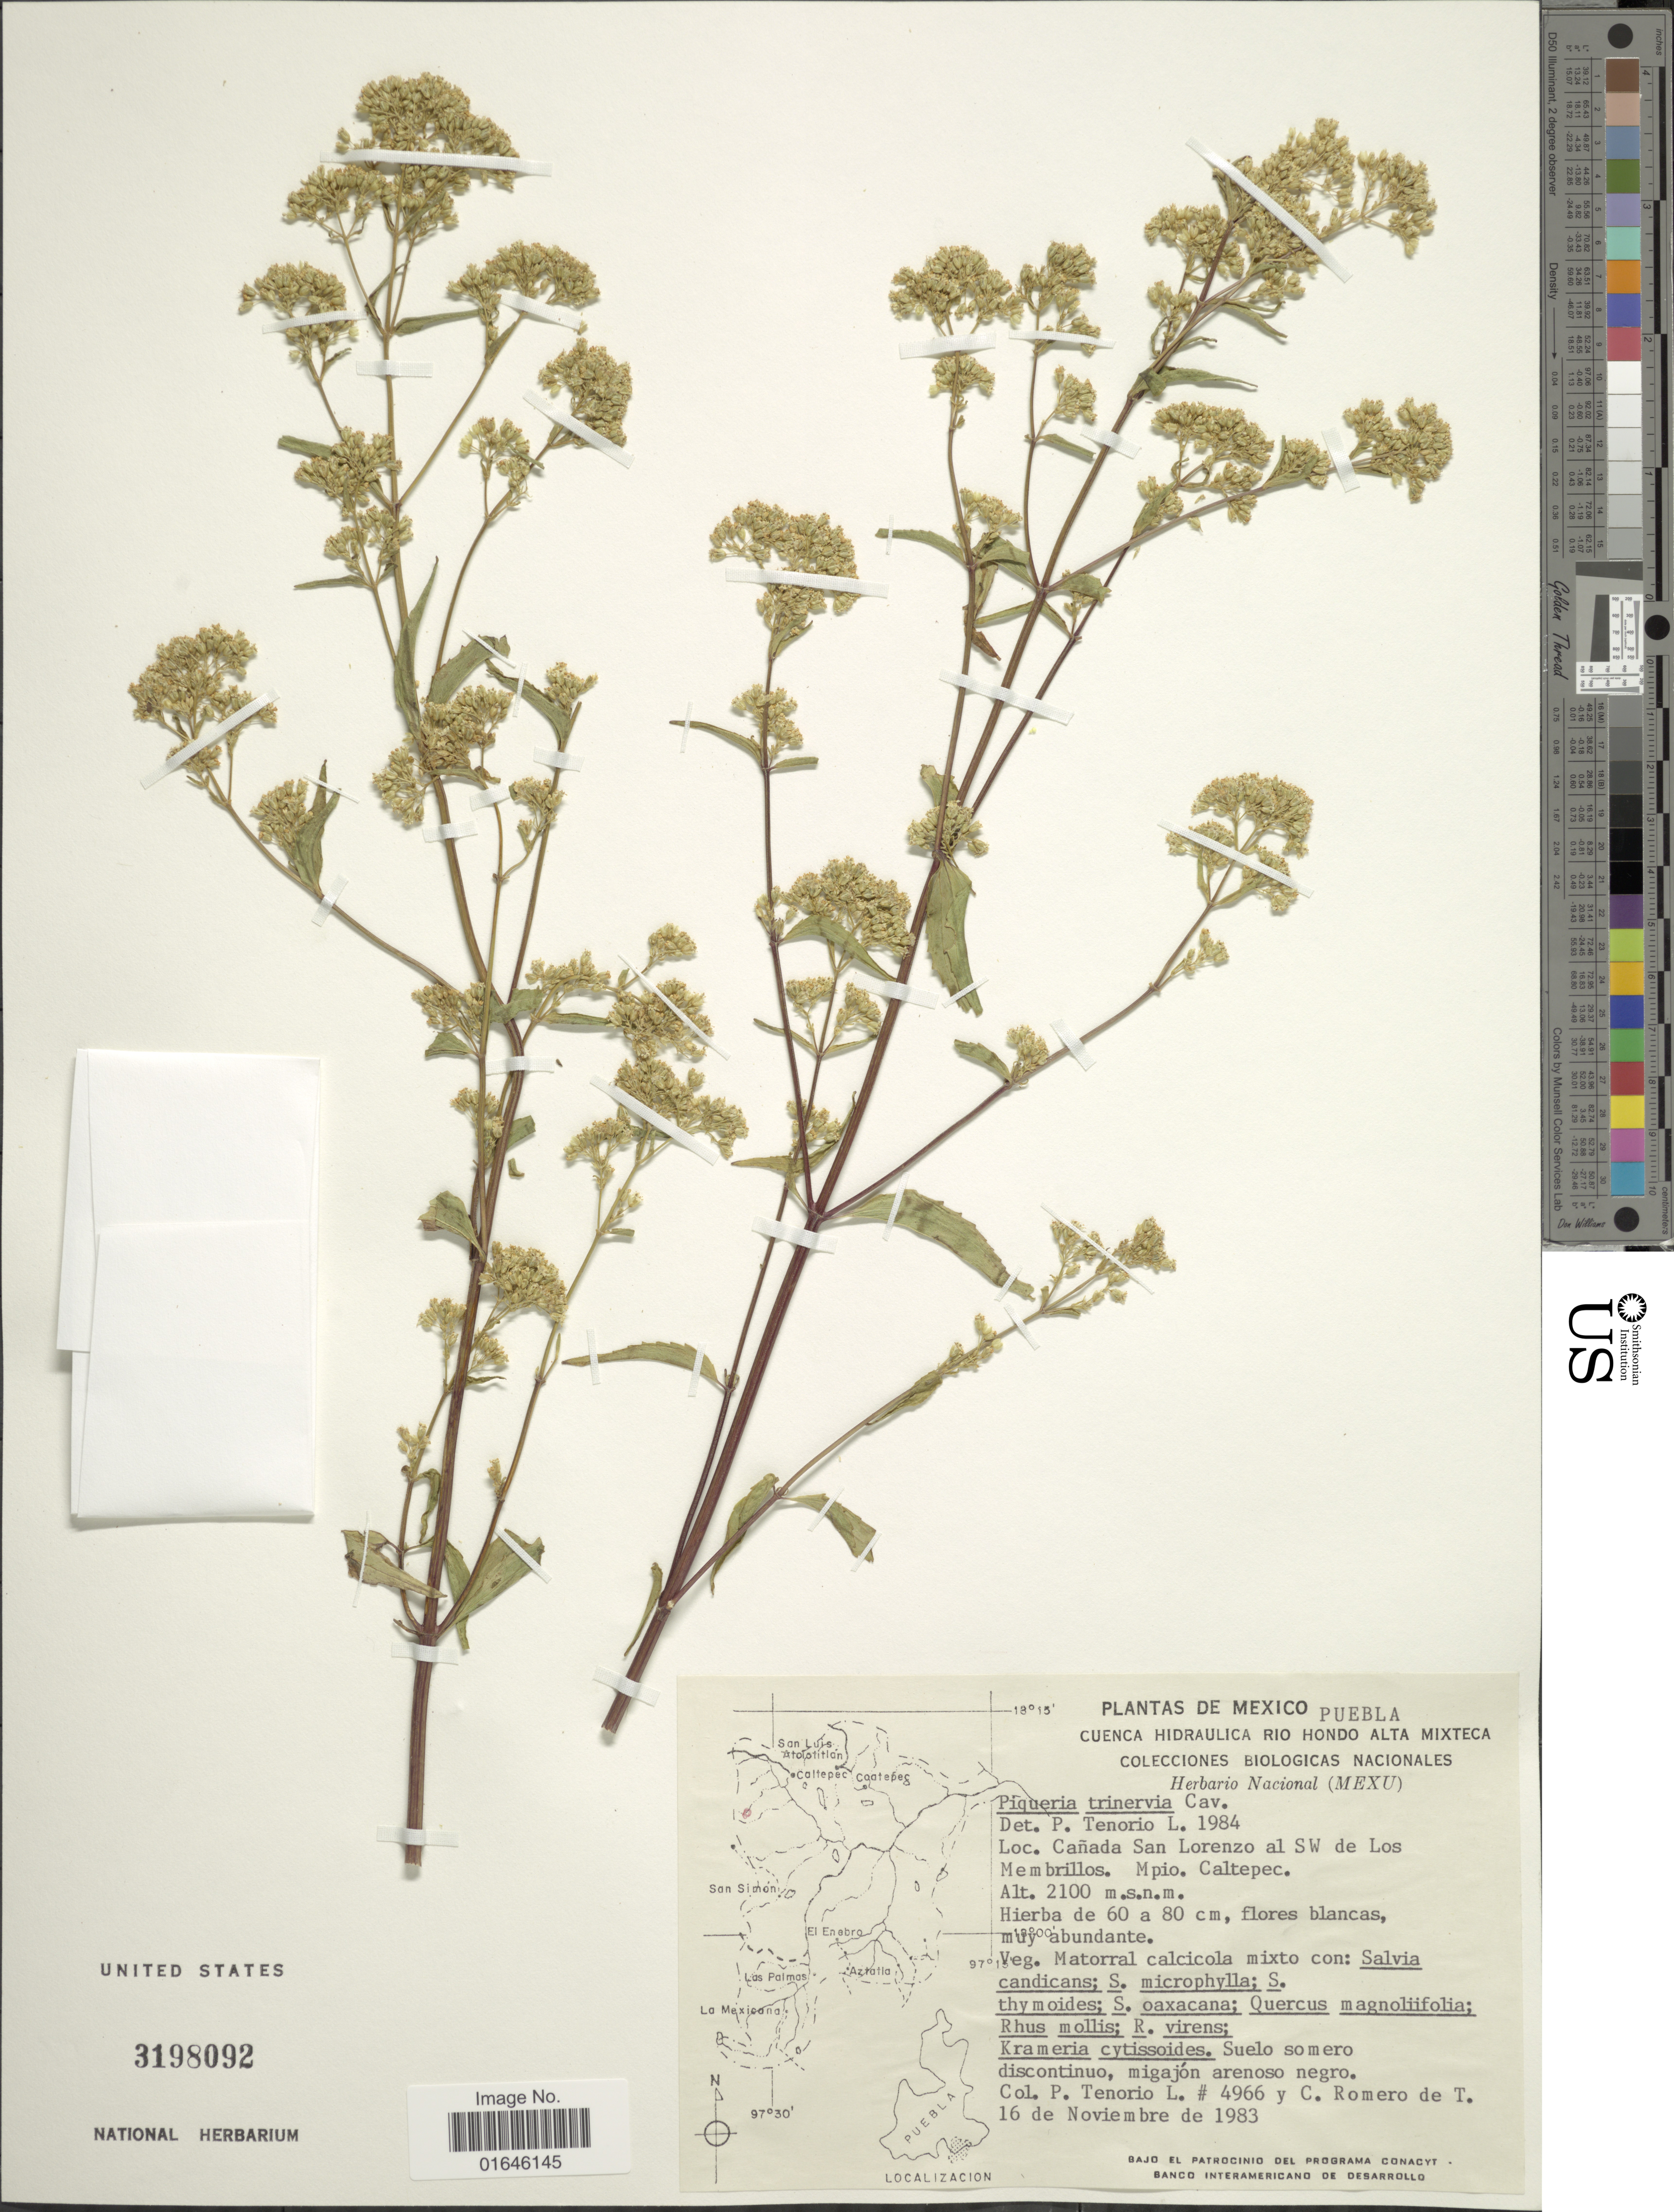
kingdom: Plantae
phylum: Tracheophyta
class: Magnoliopsida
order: Asterales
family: Asteraceae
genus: Piqueria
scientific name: Piqueria trinervia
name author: Cav.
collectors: P. Tenorio L. & C. Romero de T.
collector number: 4966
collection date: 1983-11-16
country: Mexico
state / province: Puebla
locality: Cañada San Lorenzo al SW de Los Membrillos, Mpio. Caltepec.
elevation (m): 2100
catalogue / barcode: US 3198092